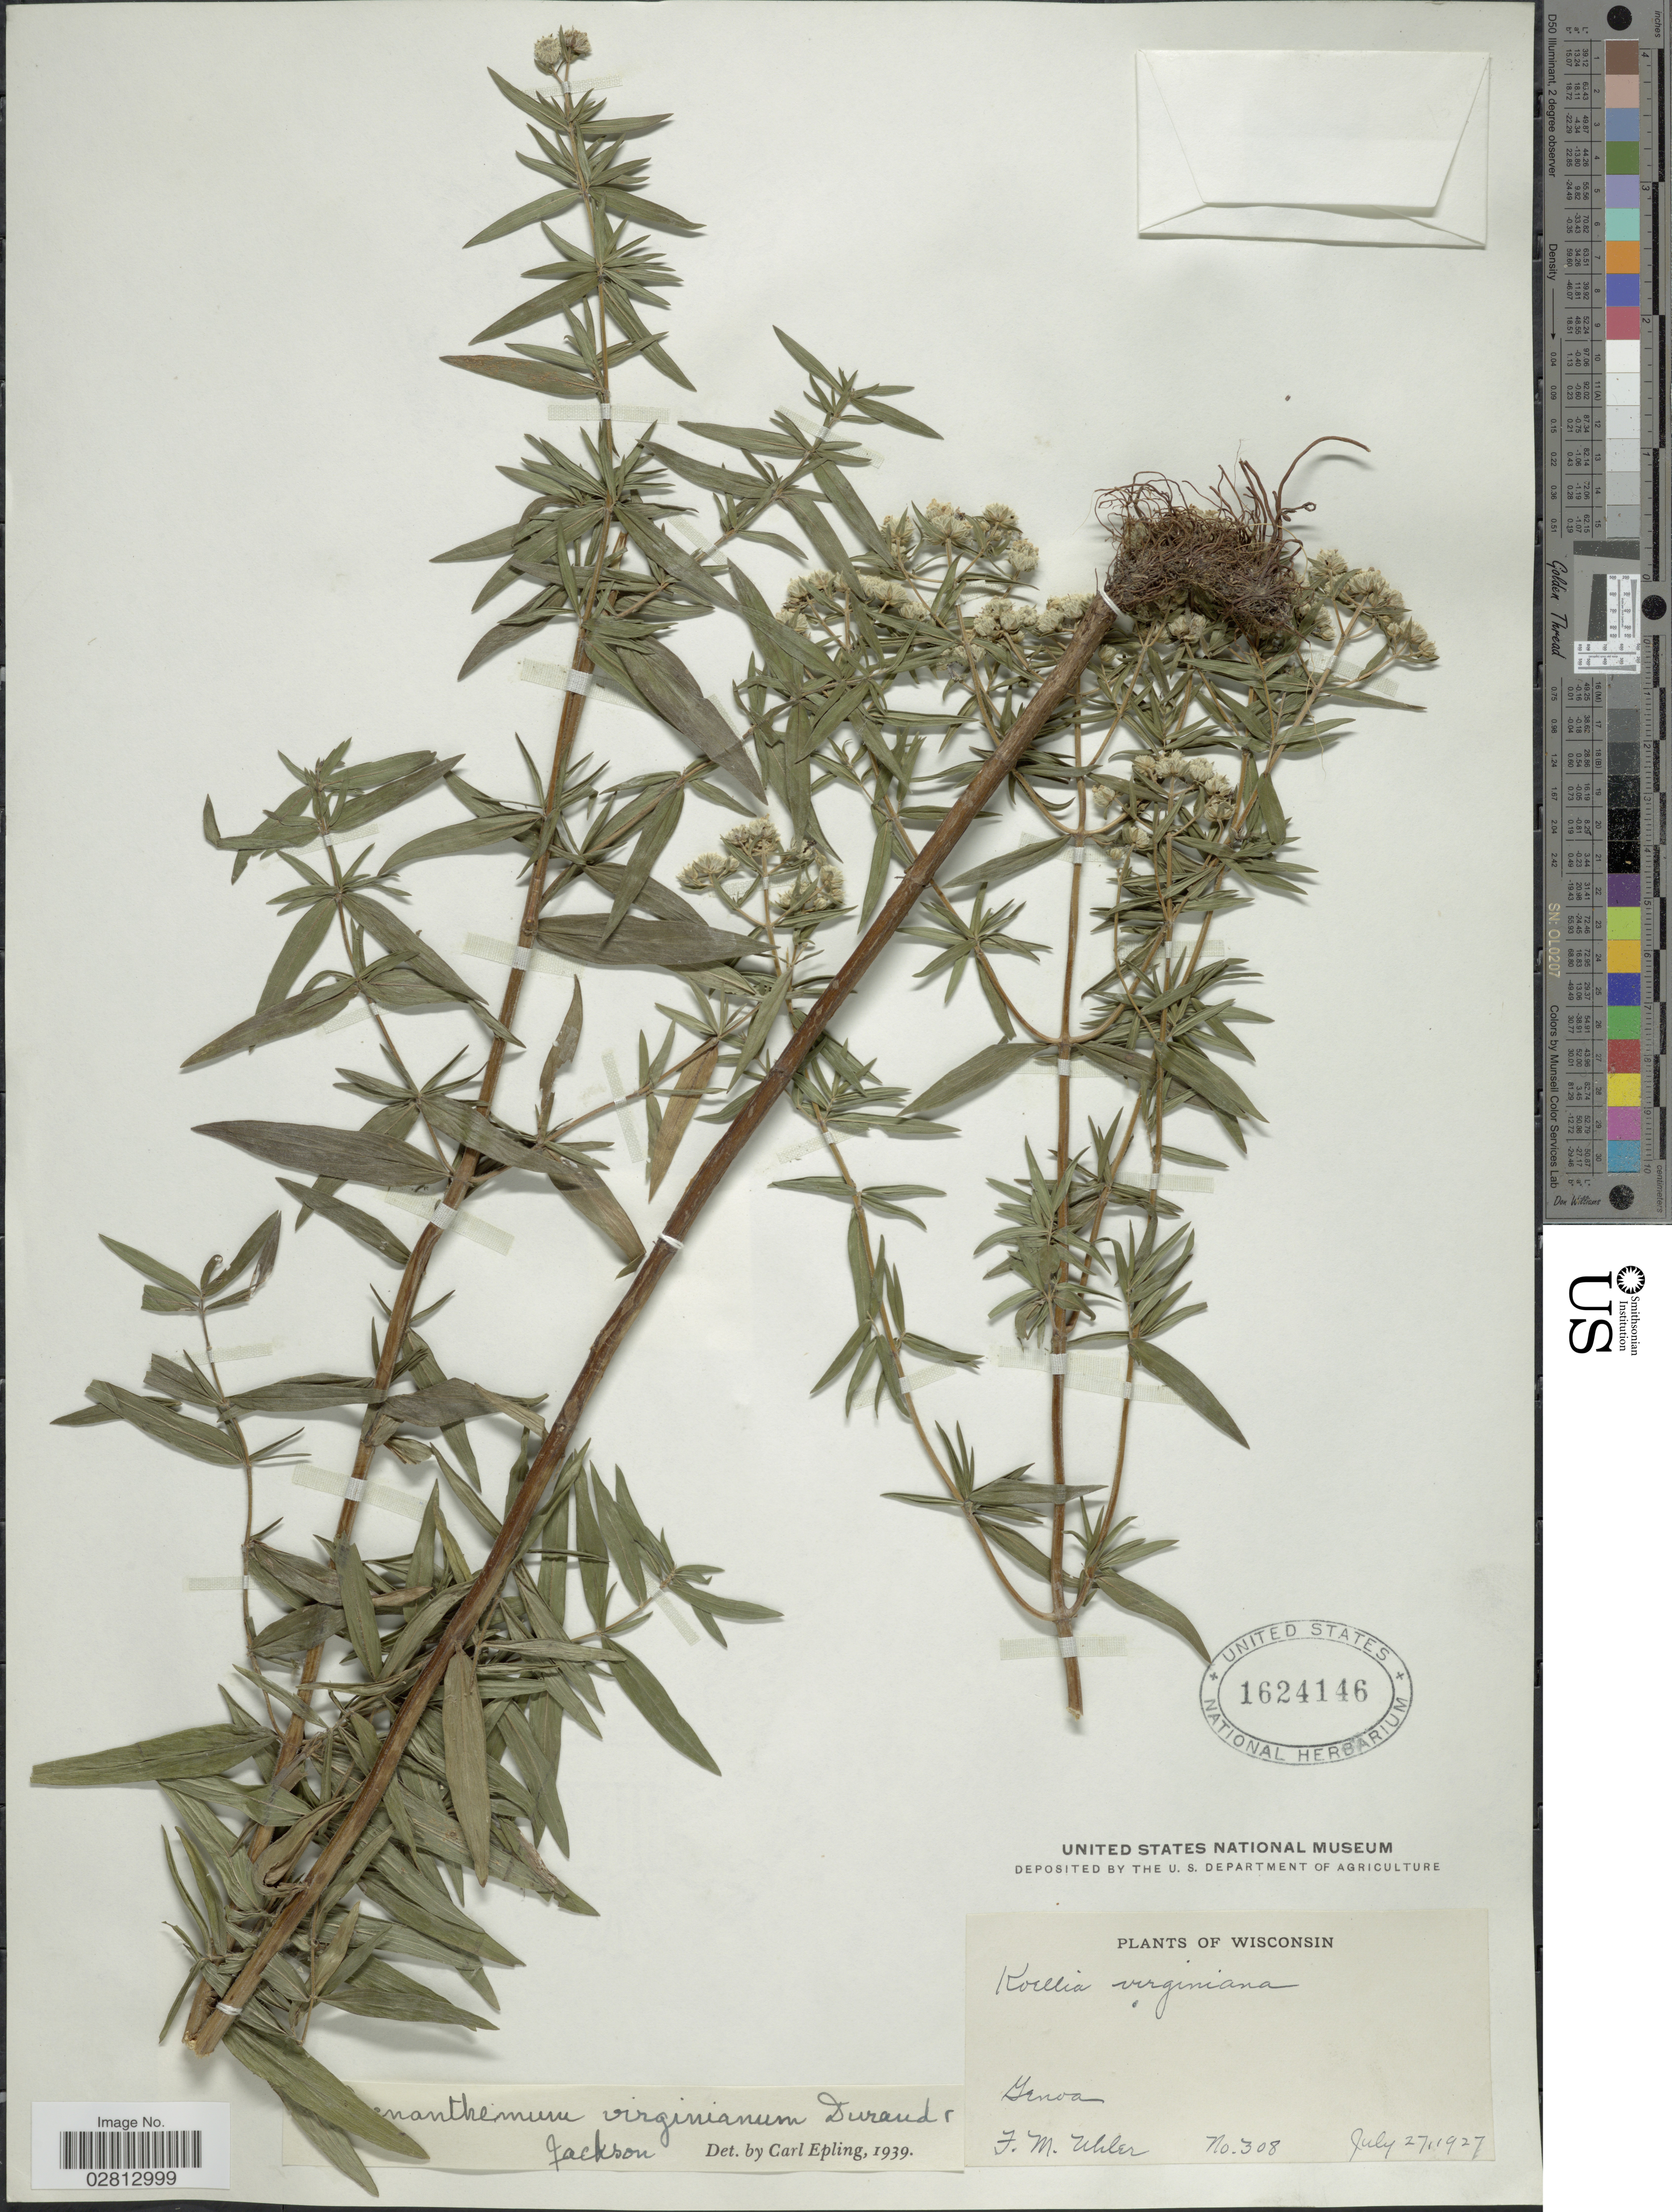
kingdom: Plantae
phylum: Tracheophyta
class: Magnoliopsida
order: Lamiales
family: Lamiaceae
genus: Pycnanthemum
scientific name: Pycnanthemum virginianum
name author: (L.) Durand & B.D. Jacks. ex B.L. Rob. & Fernald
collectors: F. M. Uhler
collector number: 308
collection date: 1927-07-27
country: United States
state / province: Wisconsin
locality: Genoa.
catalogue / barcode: US 1624146